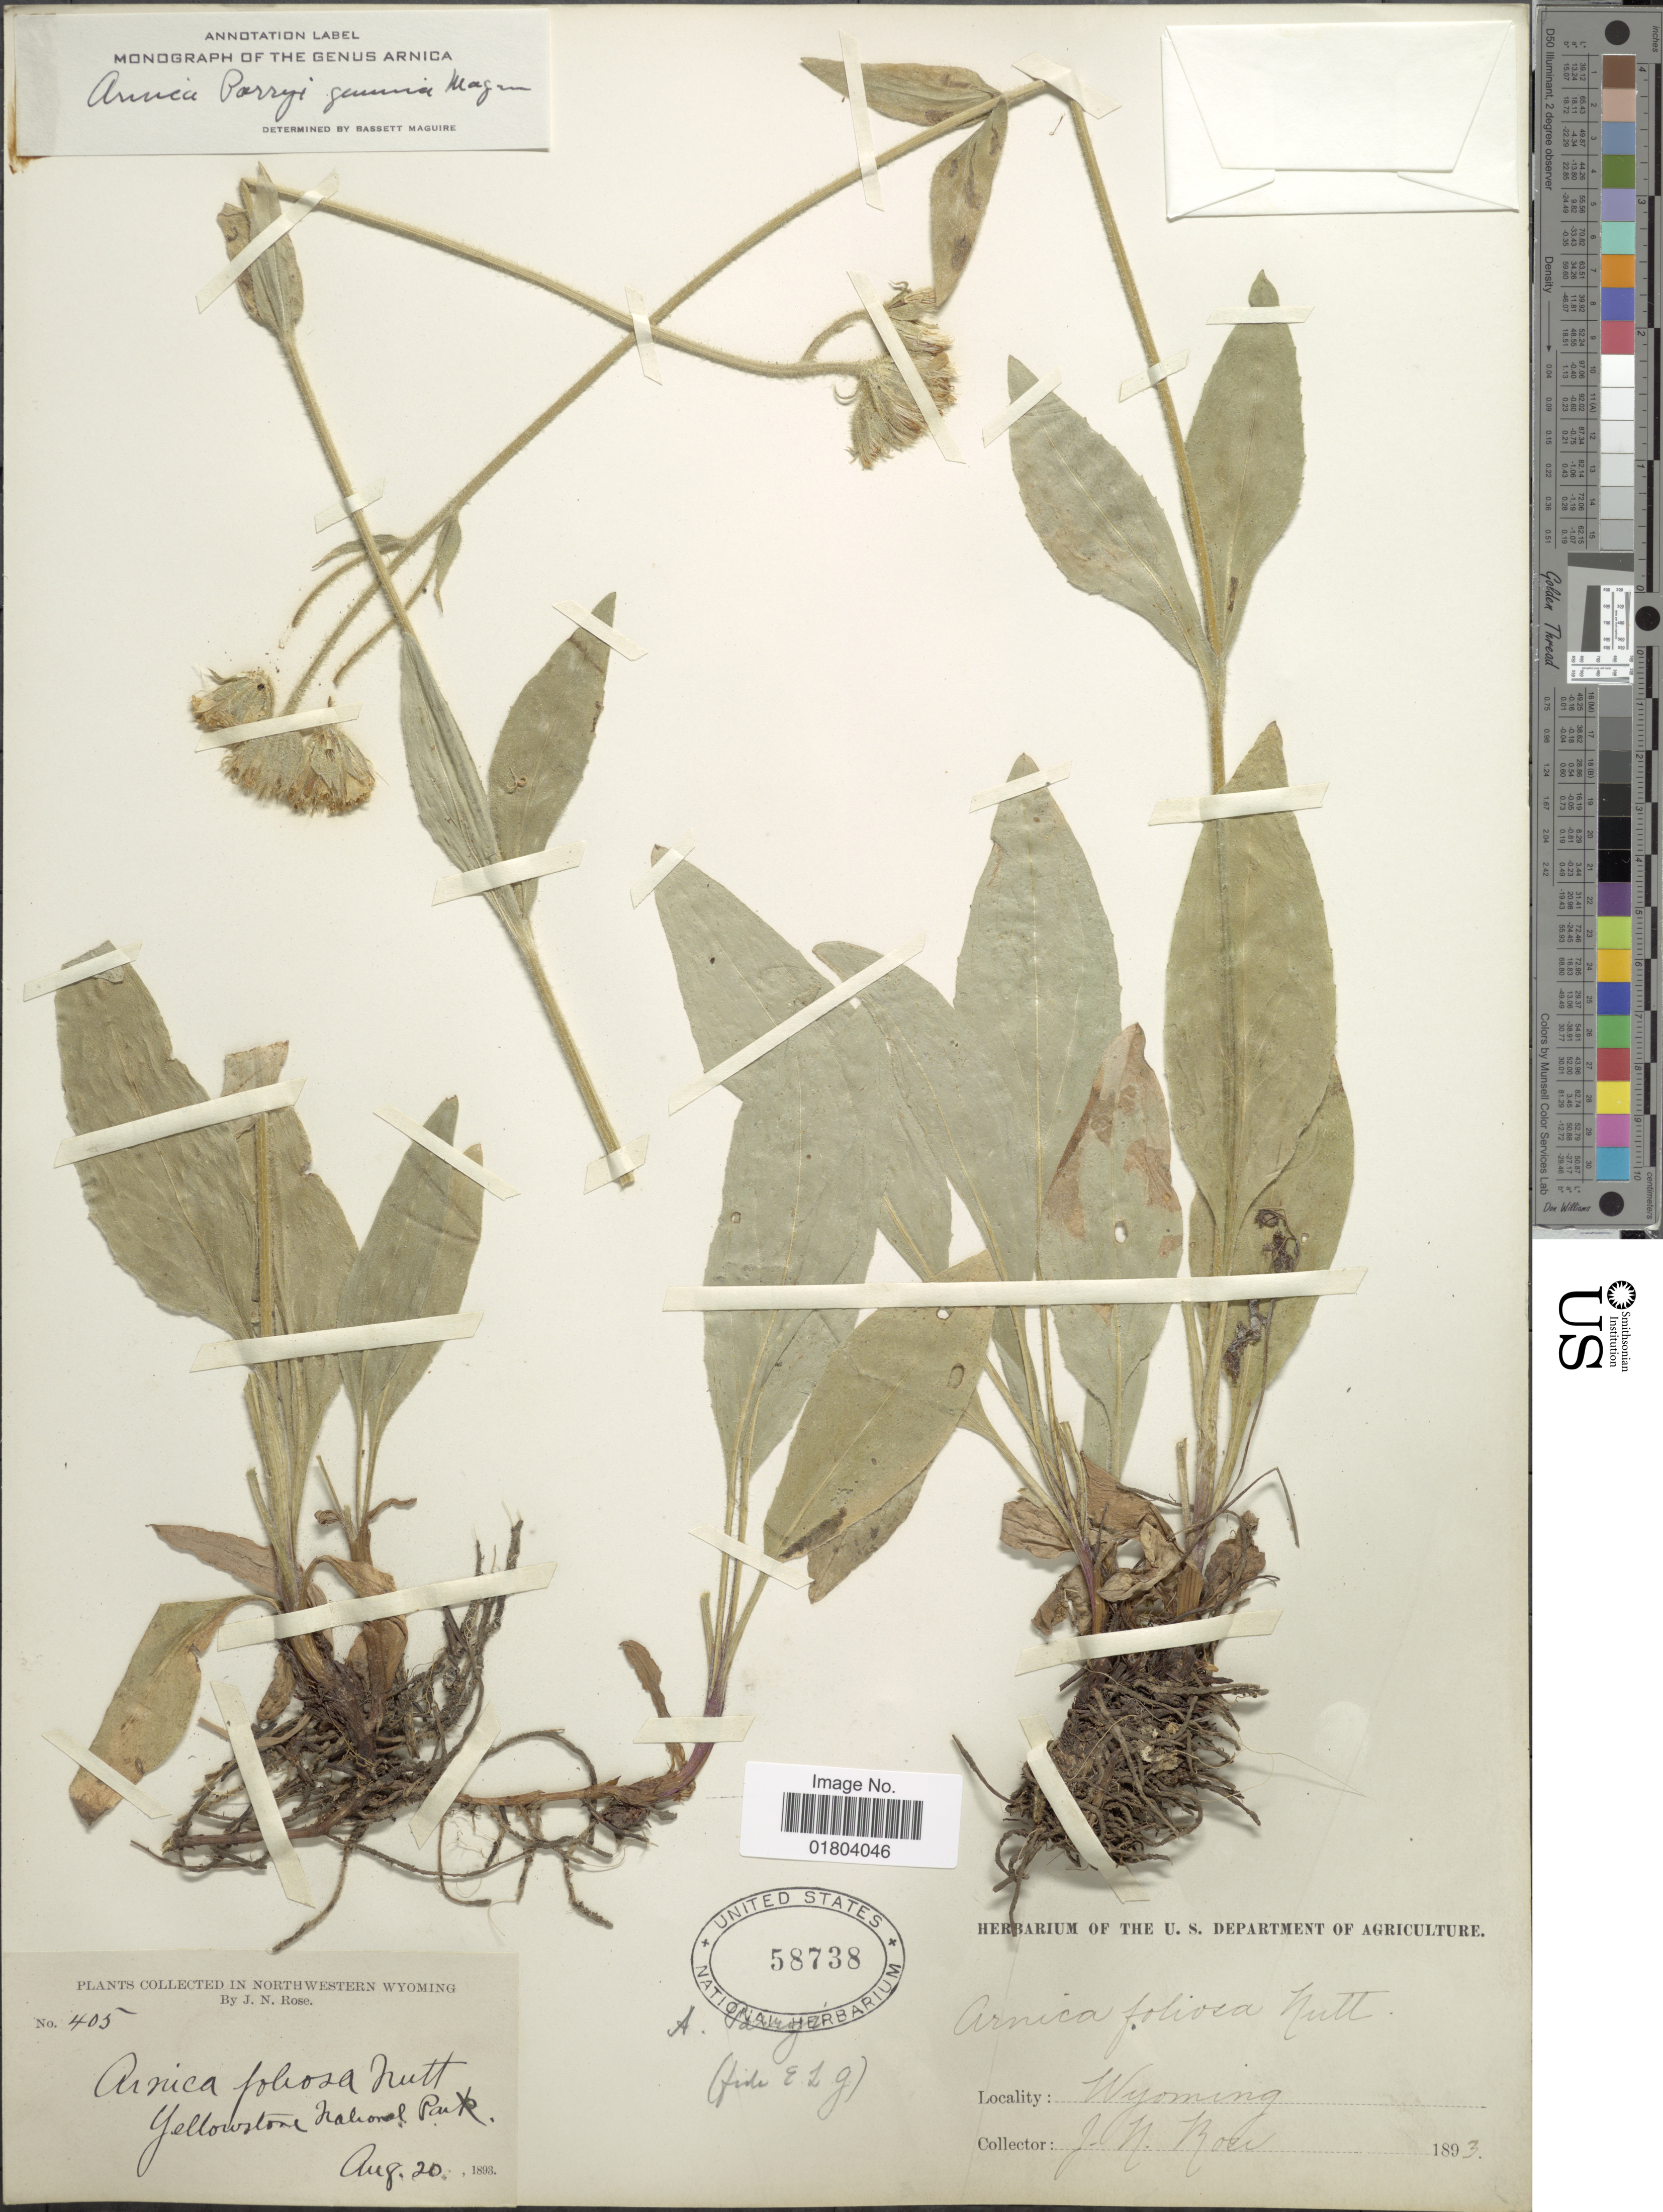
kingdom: Plantae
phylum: Tracheophyta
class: Magnoliopsida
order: Asterales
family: Asteraceae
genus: Arnica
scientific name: Arnica parryi subsp. genuina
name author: Maguire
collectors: J. N. Rose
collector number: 405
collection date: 1893-08-20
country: United States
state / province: Wyoming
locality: In Northwestern Wyoming, Yellowstone National Park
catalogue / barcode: US 58738